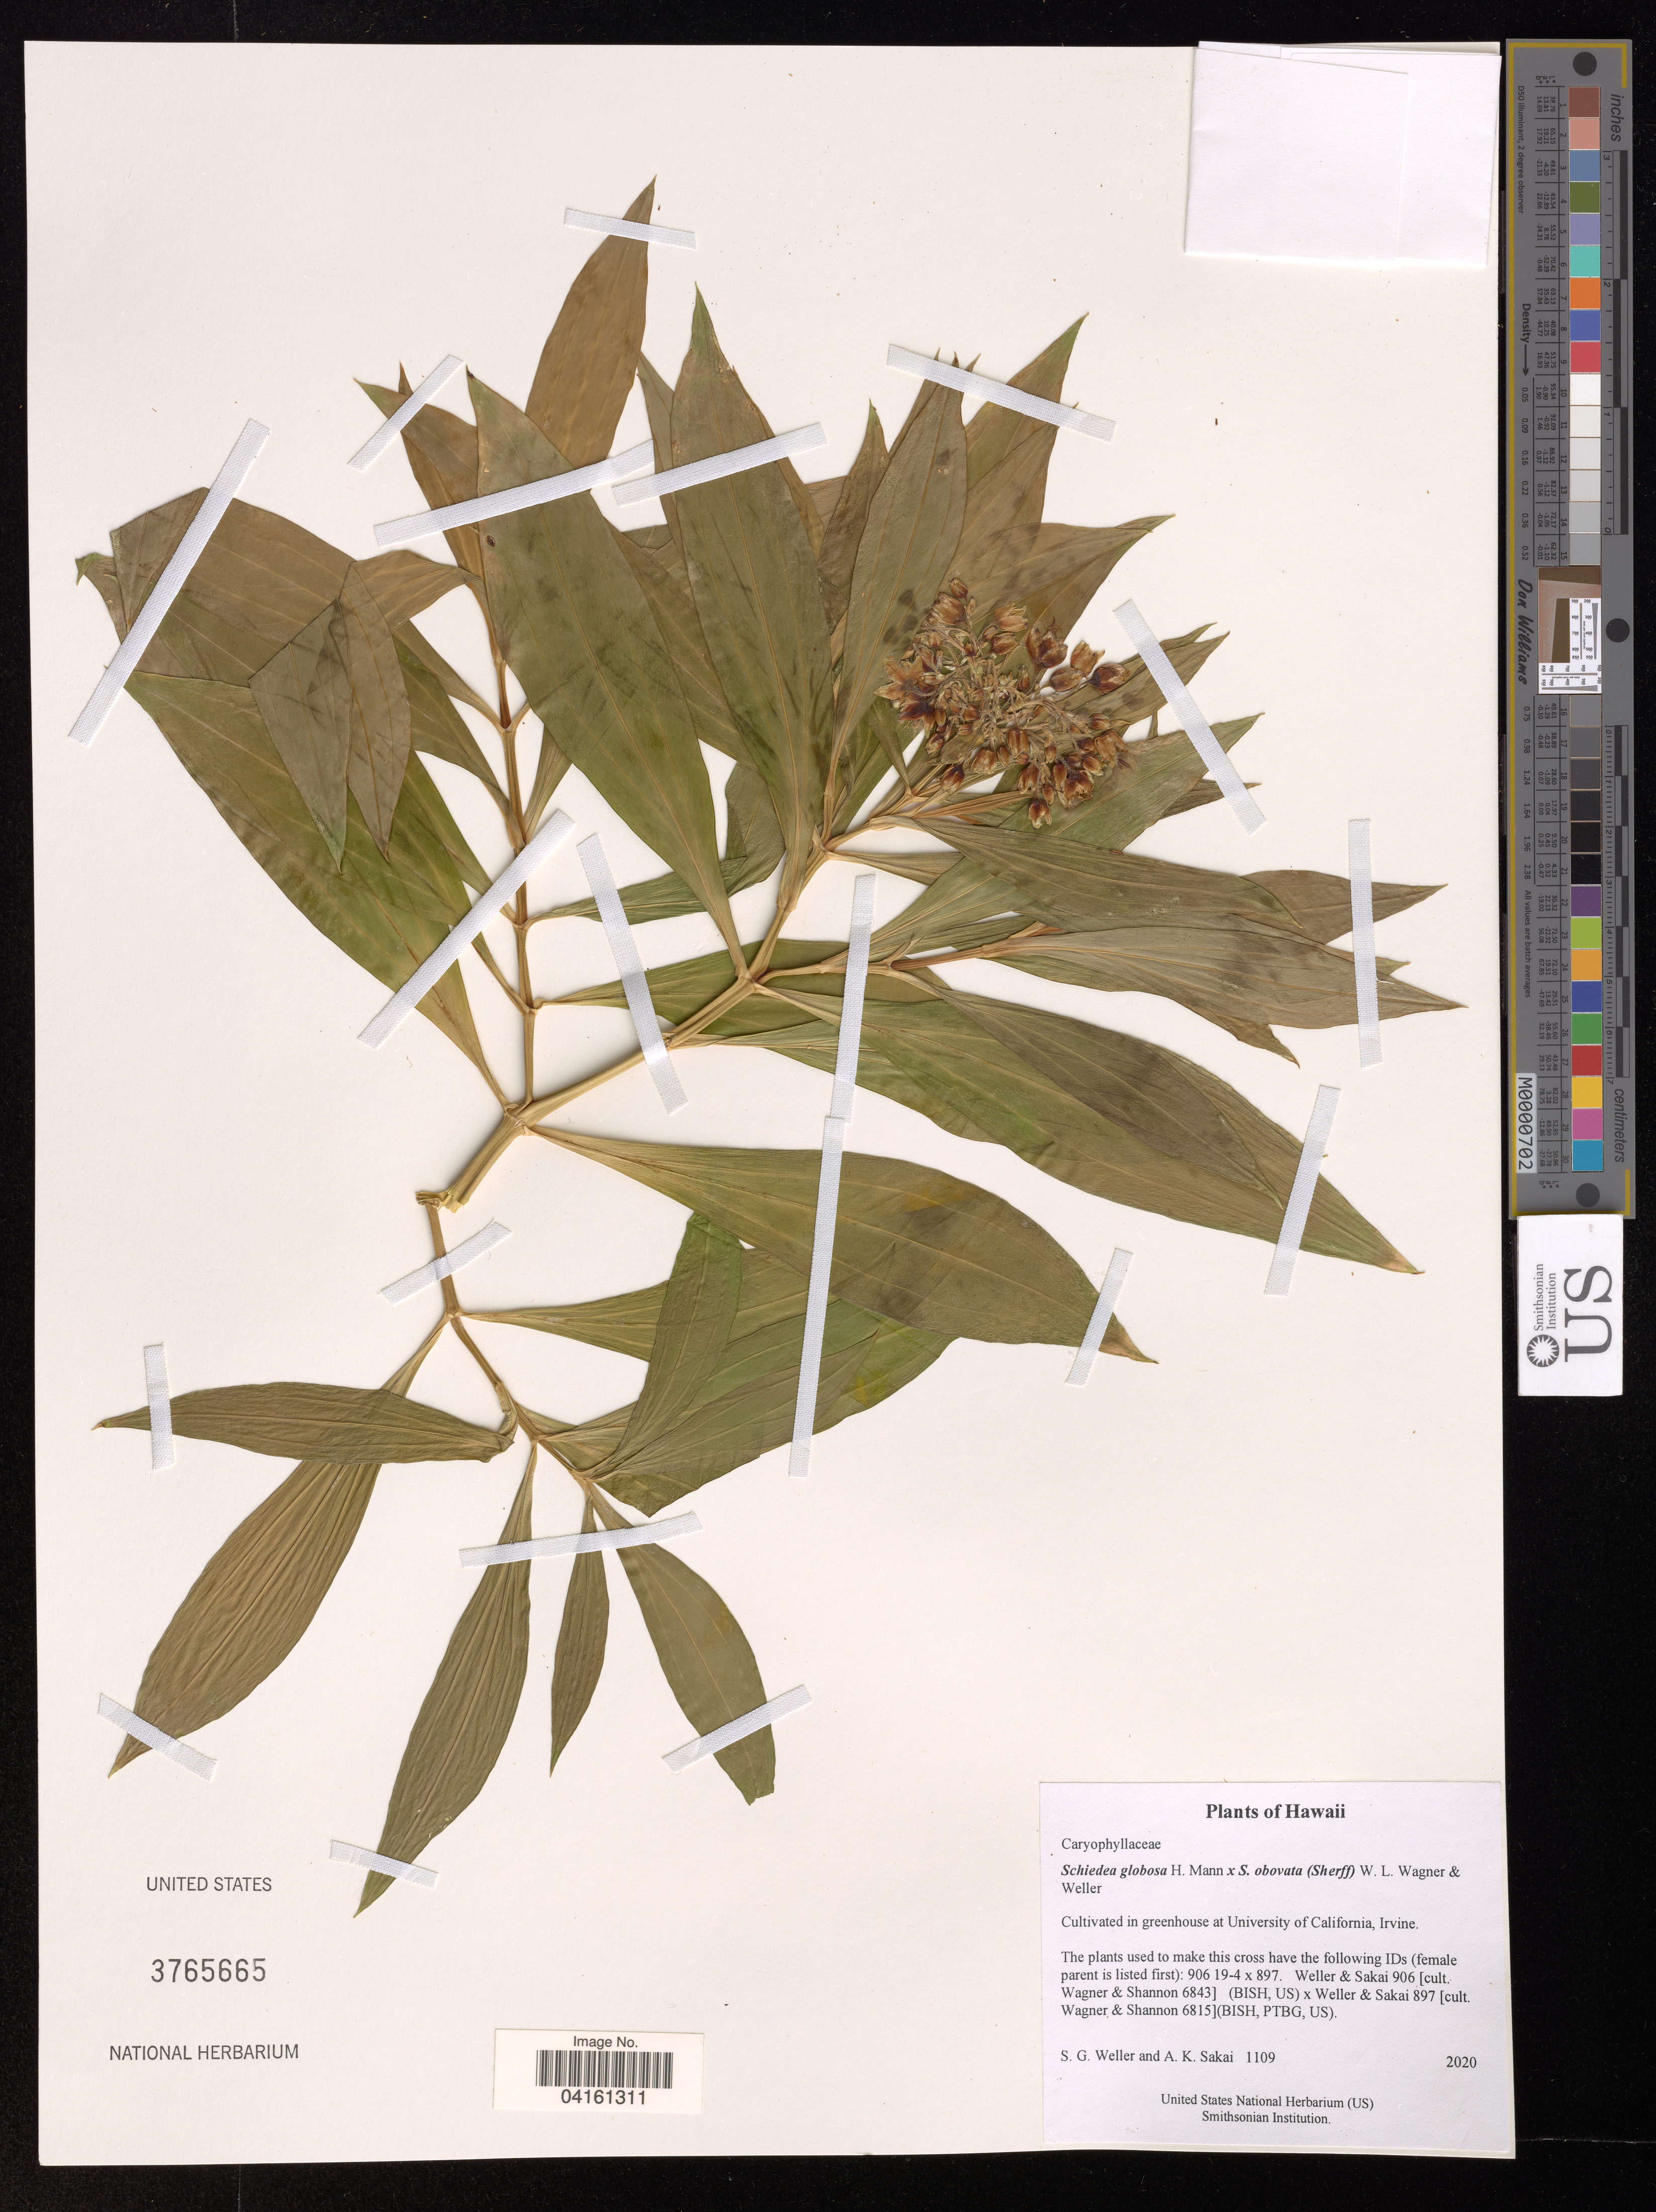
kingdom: Plantae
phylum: Tracheophyta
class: Magnoliopsida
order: Caryophyllales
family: Caryophyllaceae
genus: Schiedea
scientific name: Schiedea globosa x S. obovata (Sherff) W.L. Wagner & Weller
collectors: S. G. Weller & A. Sakai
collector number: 1109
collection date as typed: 2020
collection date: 2020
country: United States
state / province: California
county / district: Orange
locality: Cultivated in greenhouse at University of California, Irvine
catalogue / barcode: US 3765665